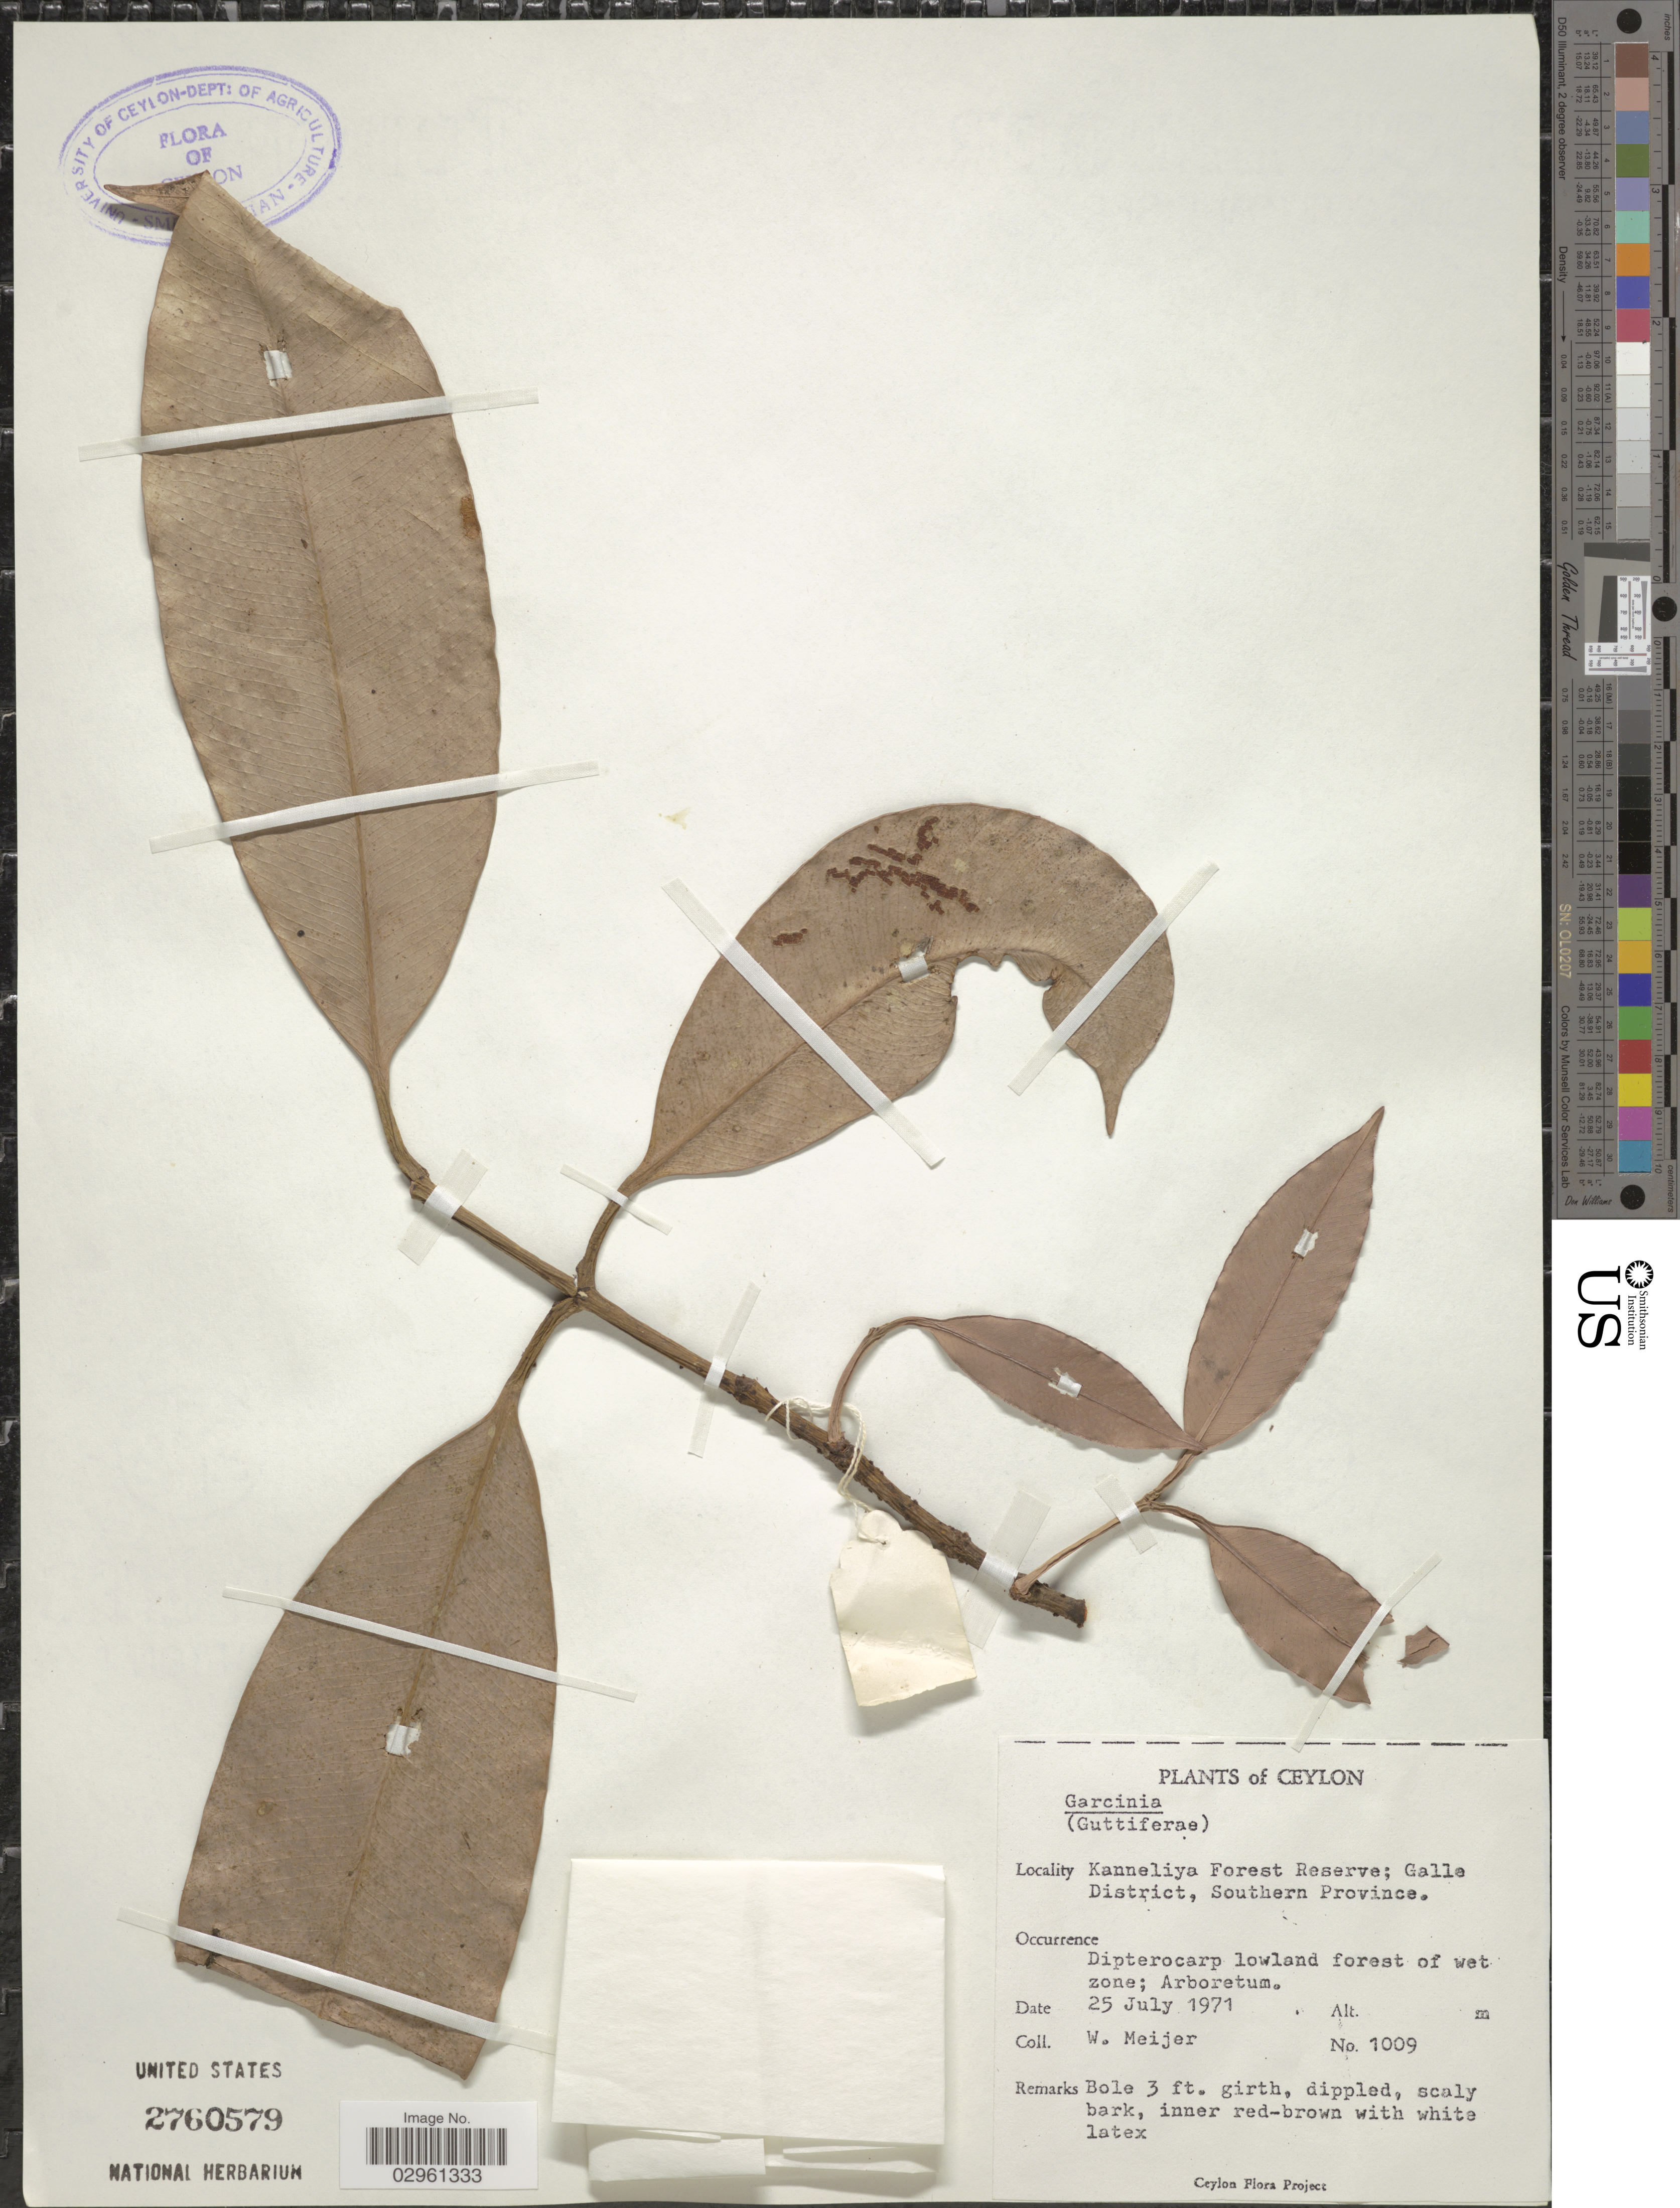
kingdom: Plantae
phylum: Tracheophyta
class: Magnoliopsida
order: Malpighiales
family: Clusiaceae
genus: Garcinia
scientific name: Garcinia sp.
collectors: W. Meijer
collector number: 1009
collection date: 1971-07-25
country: Sri Lanka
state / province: Southern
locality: Ceylon. Kanneliya Forest Reserve; Galle District.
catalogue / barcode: US 2760579